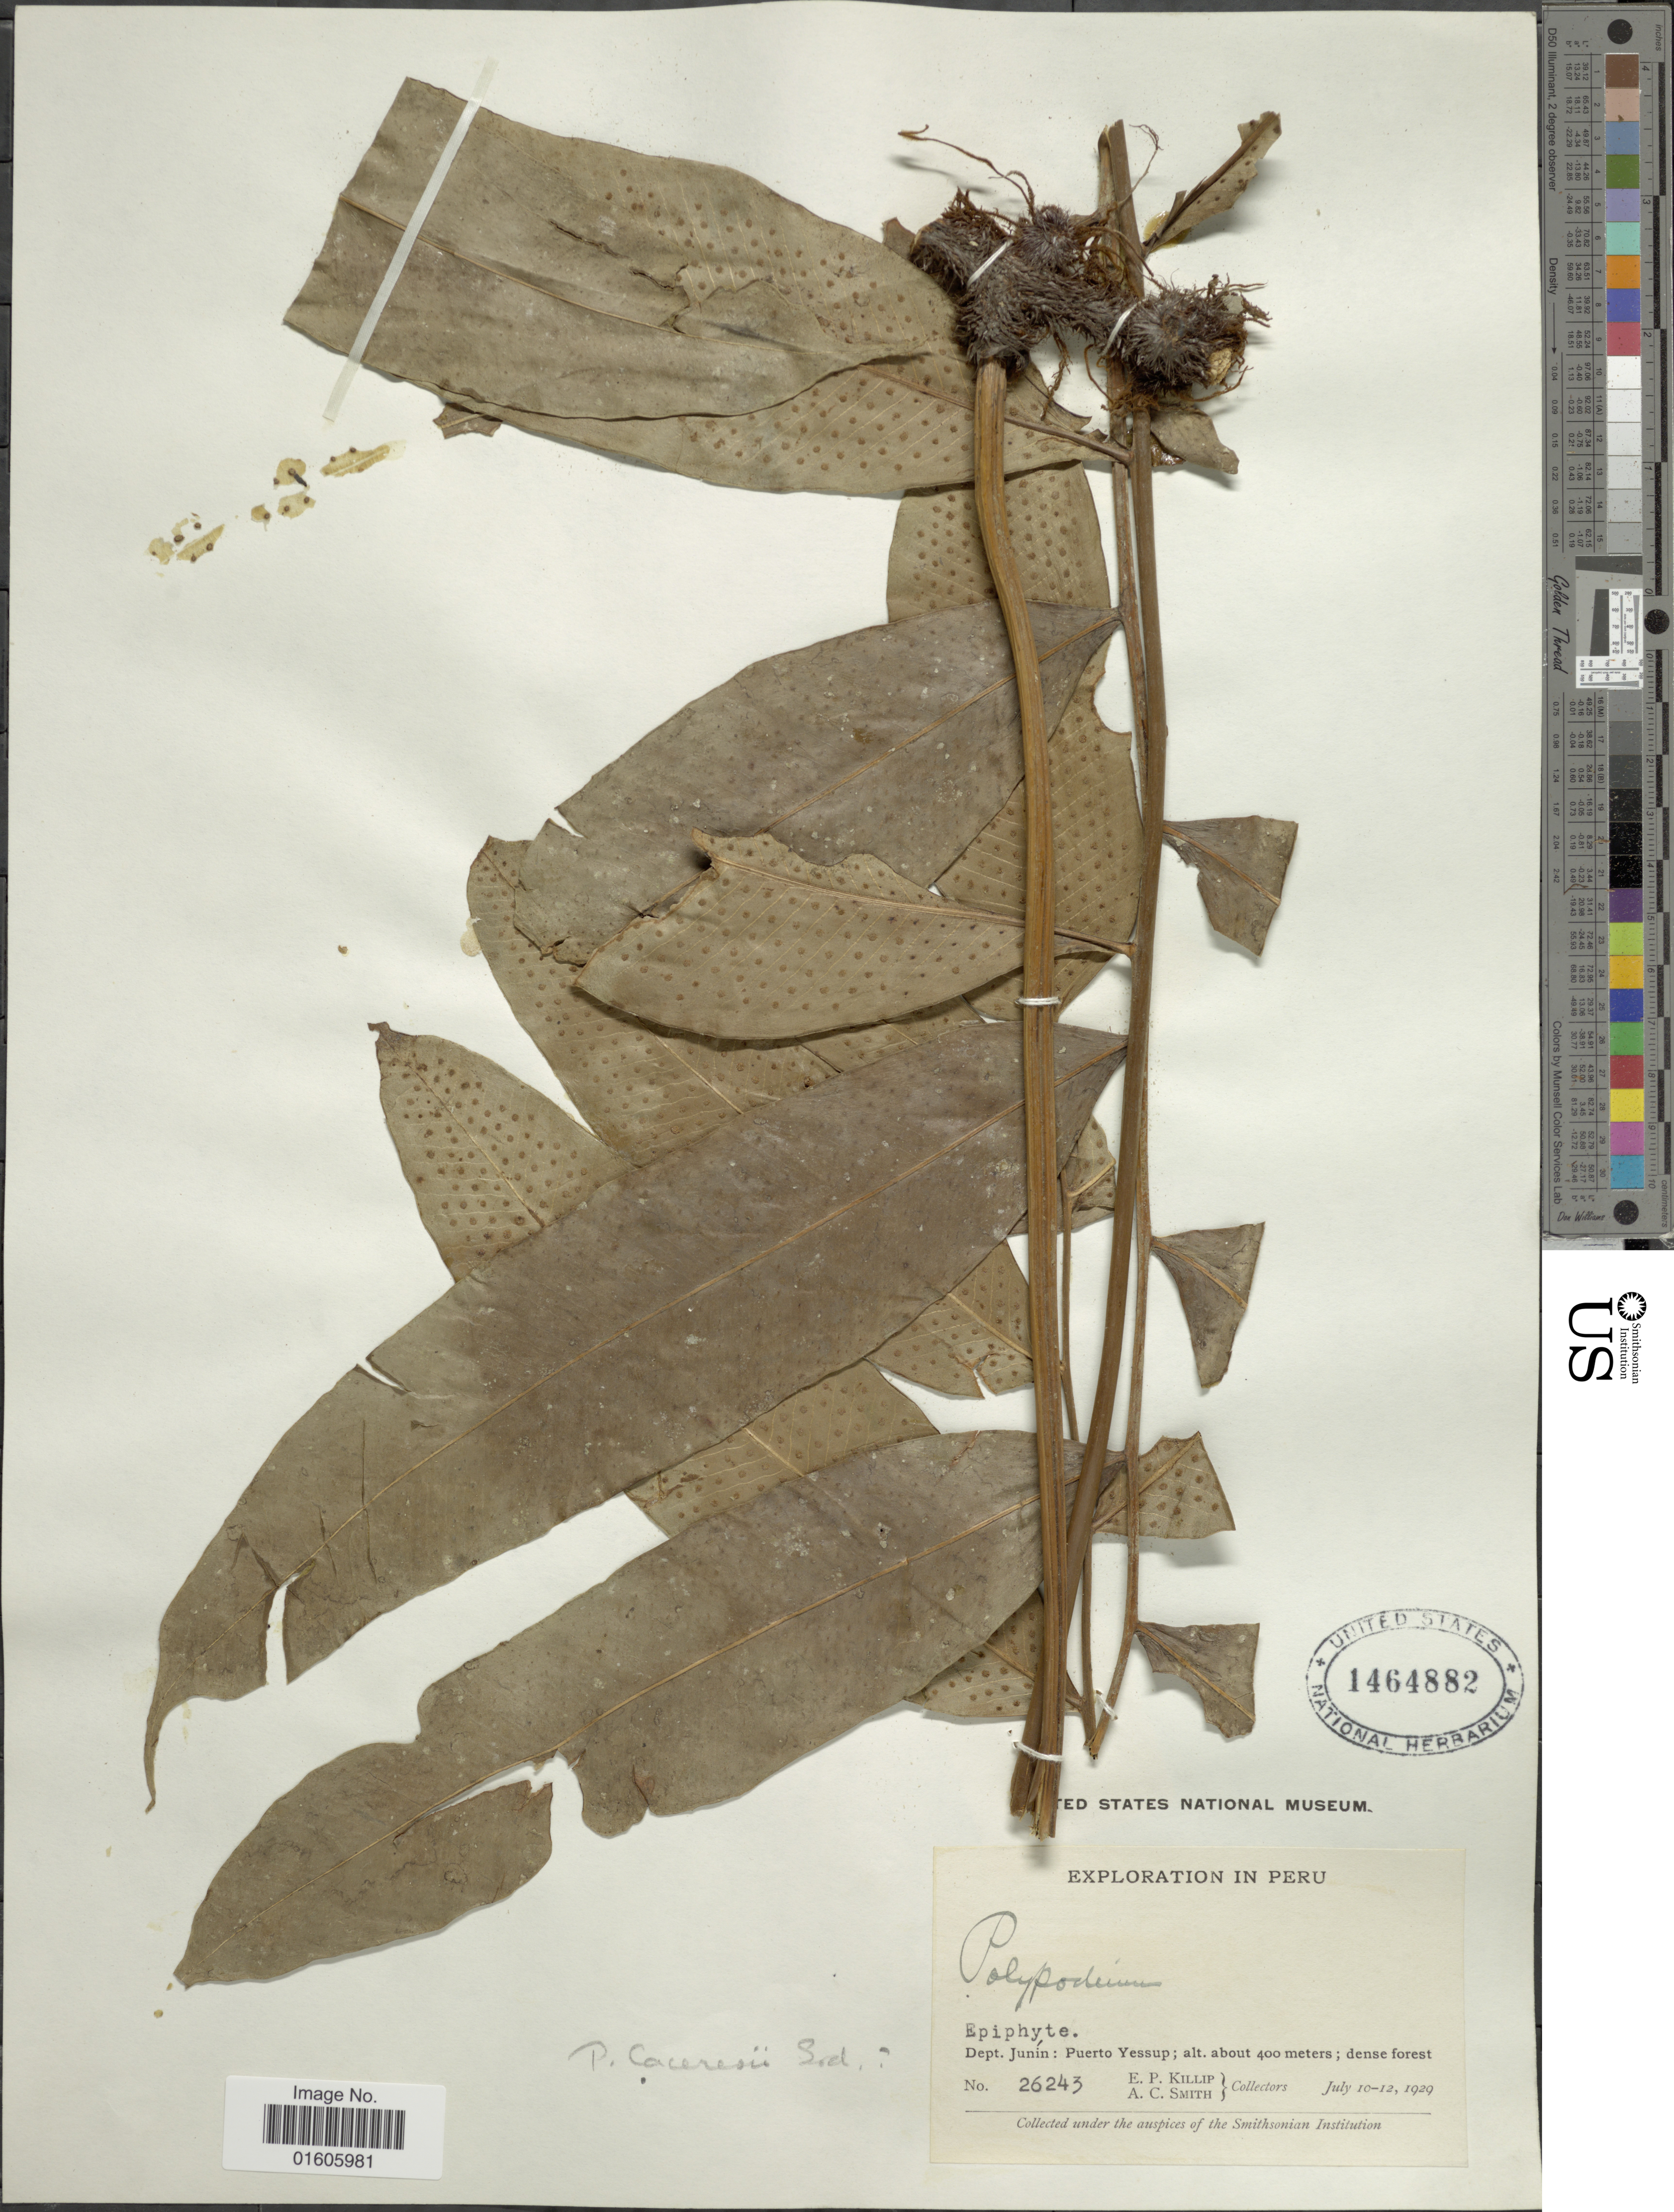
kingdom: Plantae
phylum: Tracheophyta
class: Polypodiopsida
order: Polypodiales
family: Polypodiaceae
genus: Serpocaulon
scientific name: Serpocaulon caceresii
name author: A.R. Sm.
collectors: E. P. Killip & A. C. Smith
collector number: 26243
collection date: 1929-07-10/1929-07-12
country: Peru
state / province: Junín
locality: Dept. Junín: Puerto Yessup.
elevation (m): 400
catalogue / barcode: US 1464882